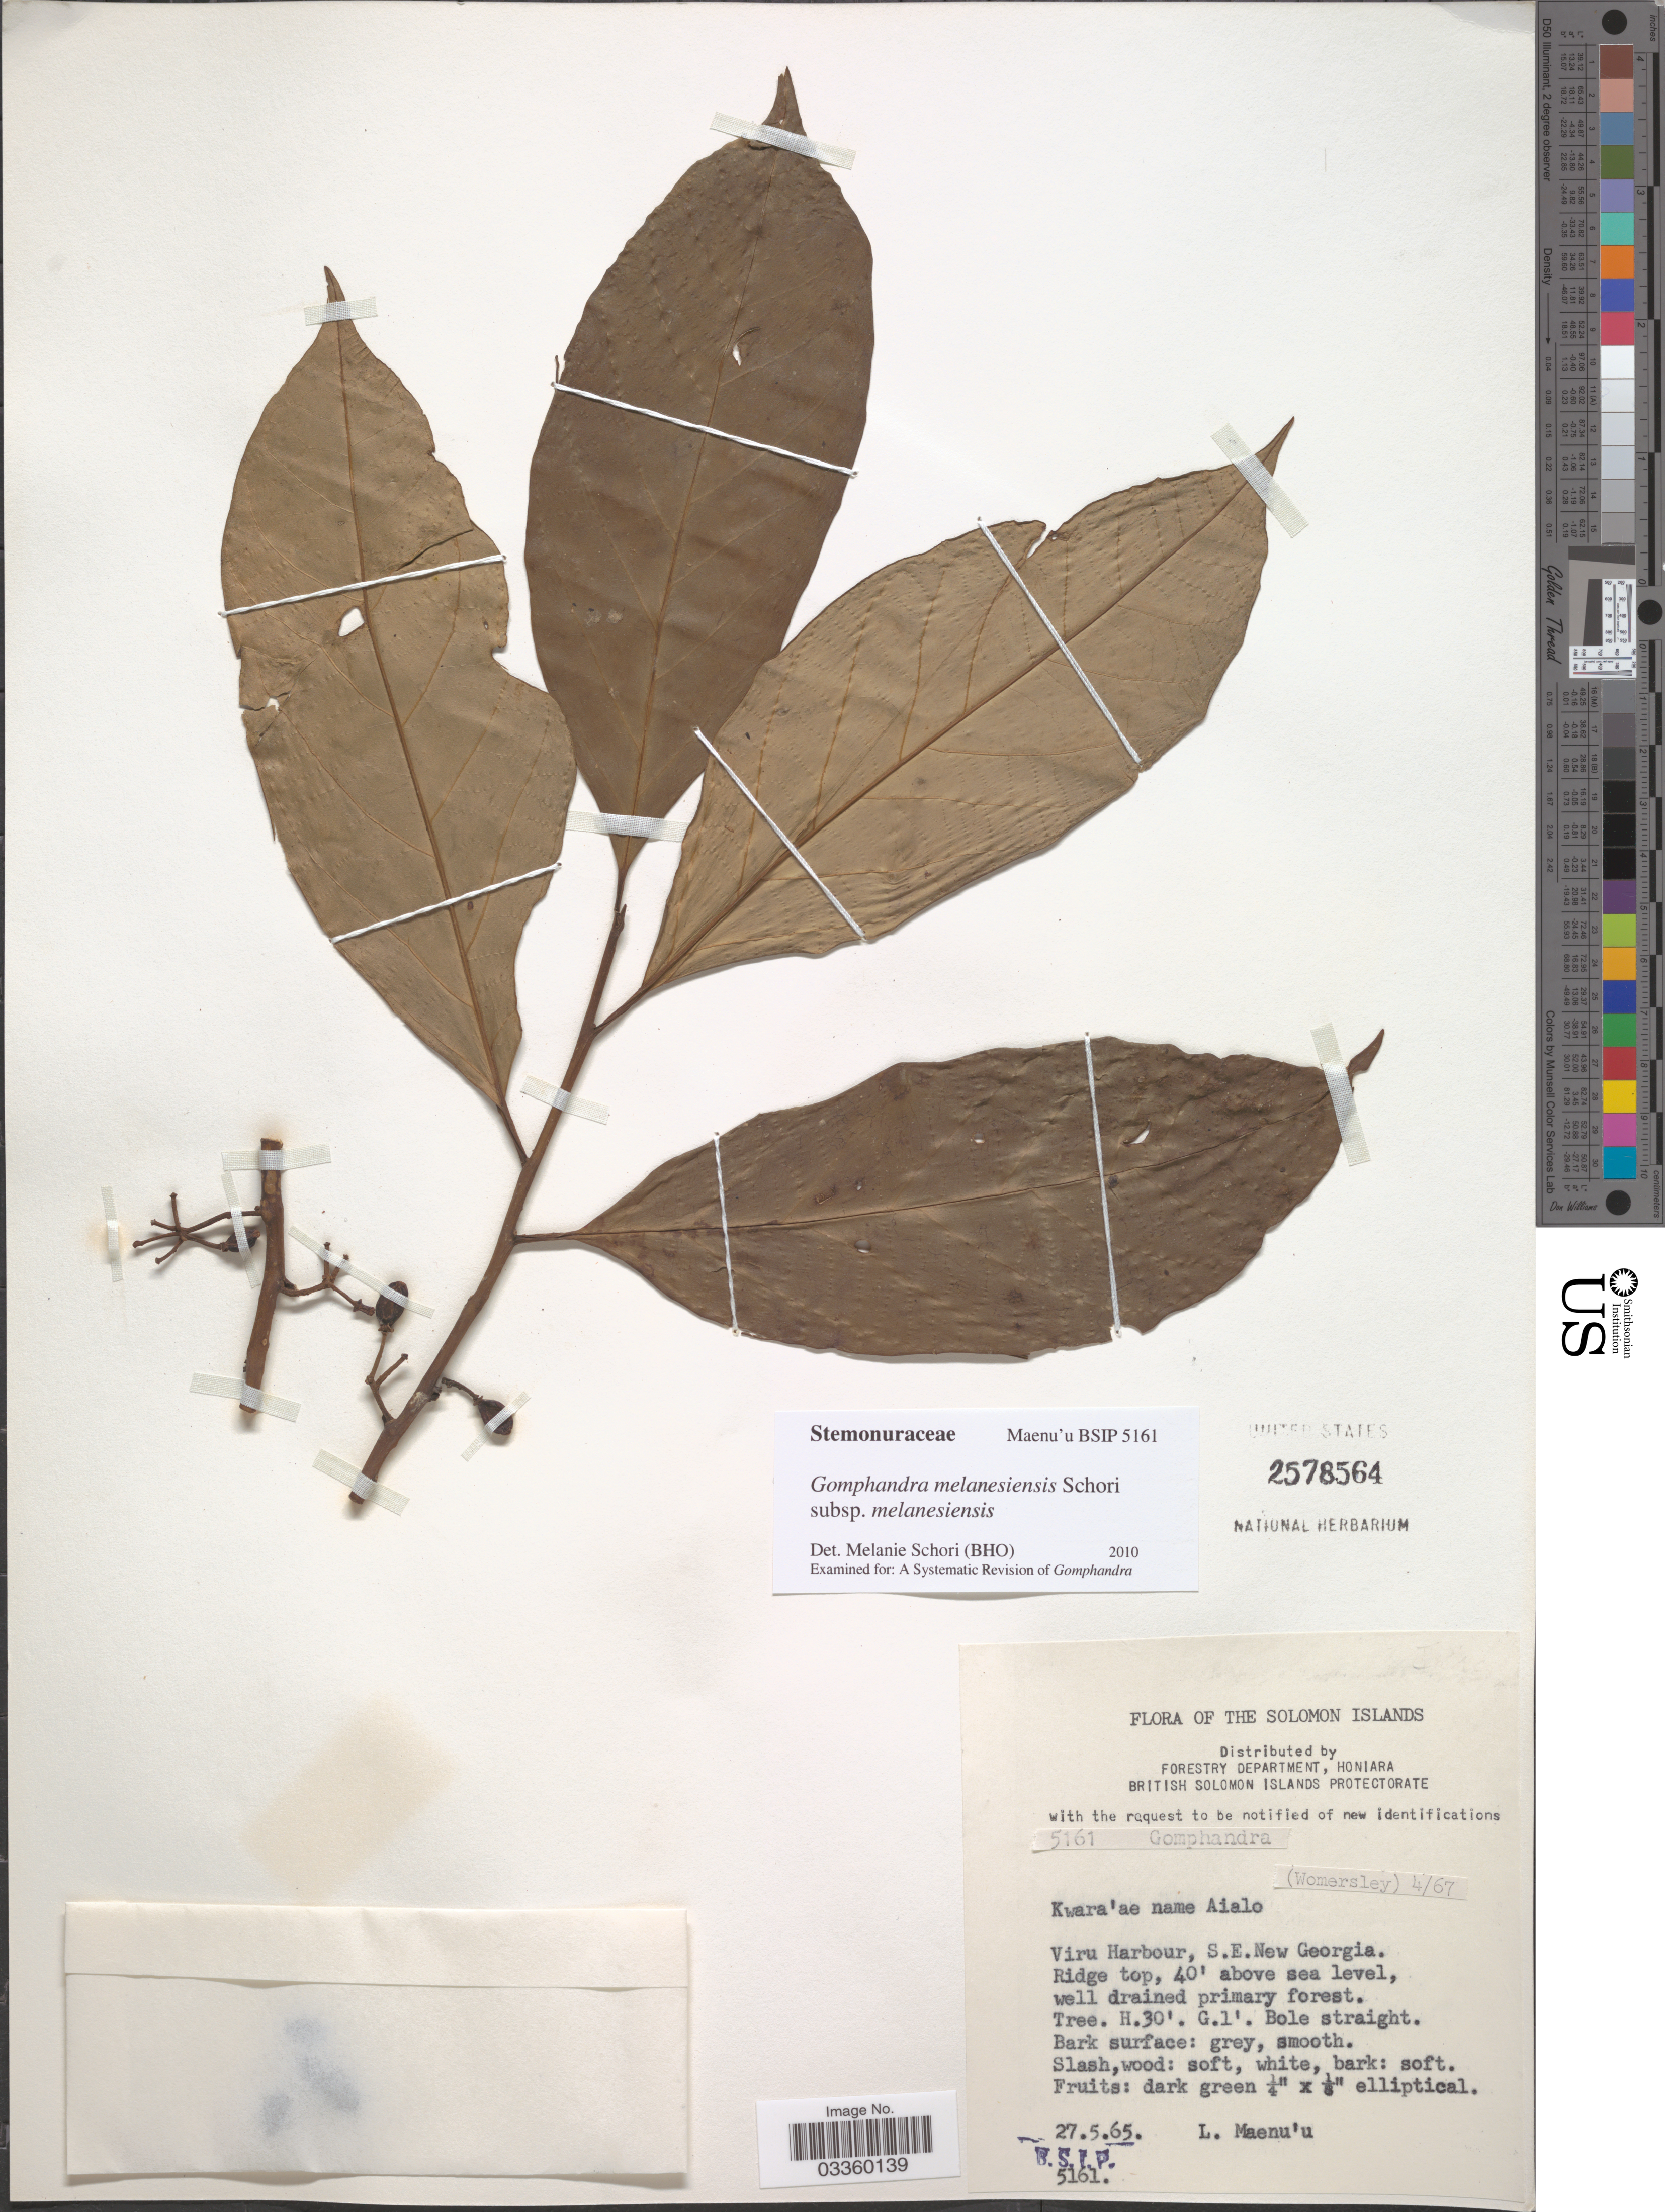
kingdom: Plantae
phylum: Tracheophyta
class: Magnoliopsida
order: Cardiopteridales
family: Stemonuraceae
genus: Gomphandra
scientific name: Gomphandra melanesiensis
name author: Schori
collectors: L. Maenu'u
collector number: B.S.I.P. 5161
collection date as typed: Transcribed d/m/y: 27/5/65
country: Solomon Islands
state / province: Solomon Islands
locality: Viru Harbour, S.E. New Georgia.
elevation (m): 12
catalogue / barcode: US 2578564